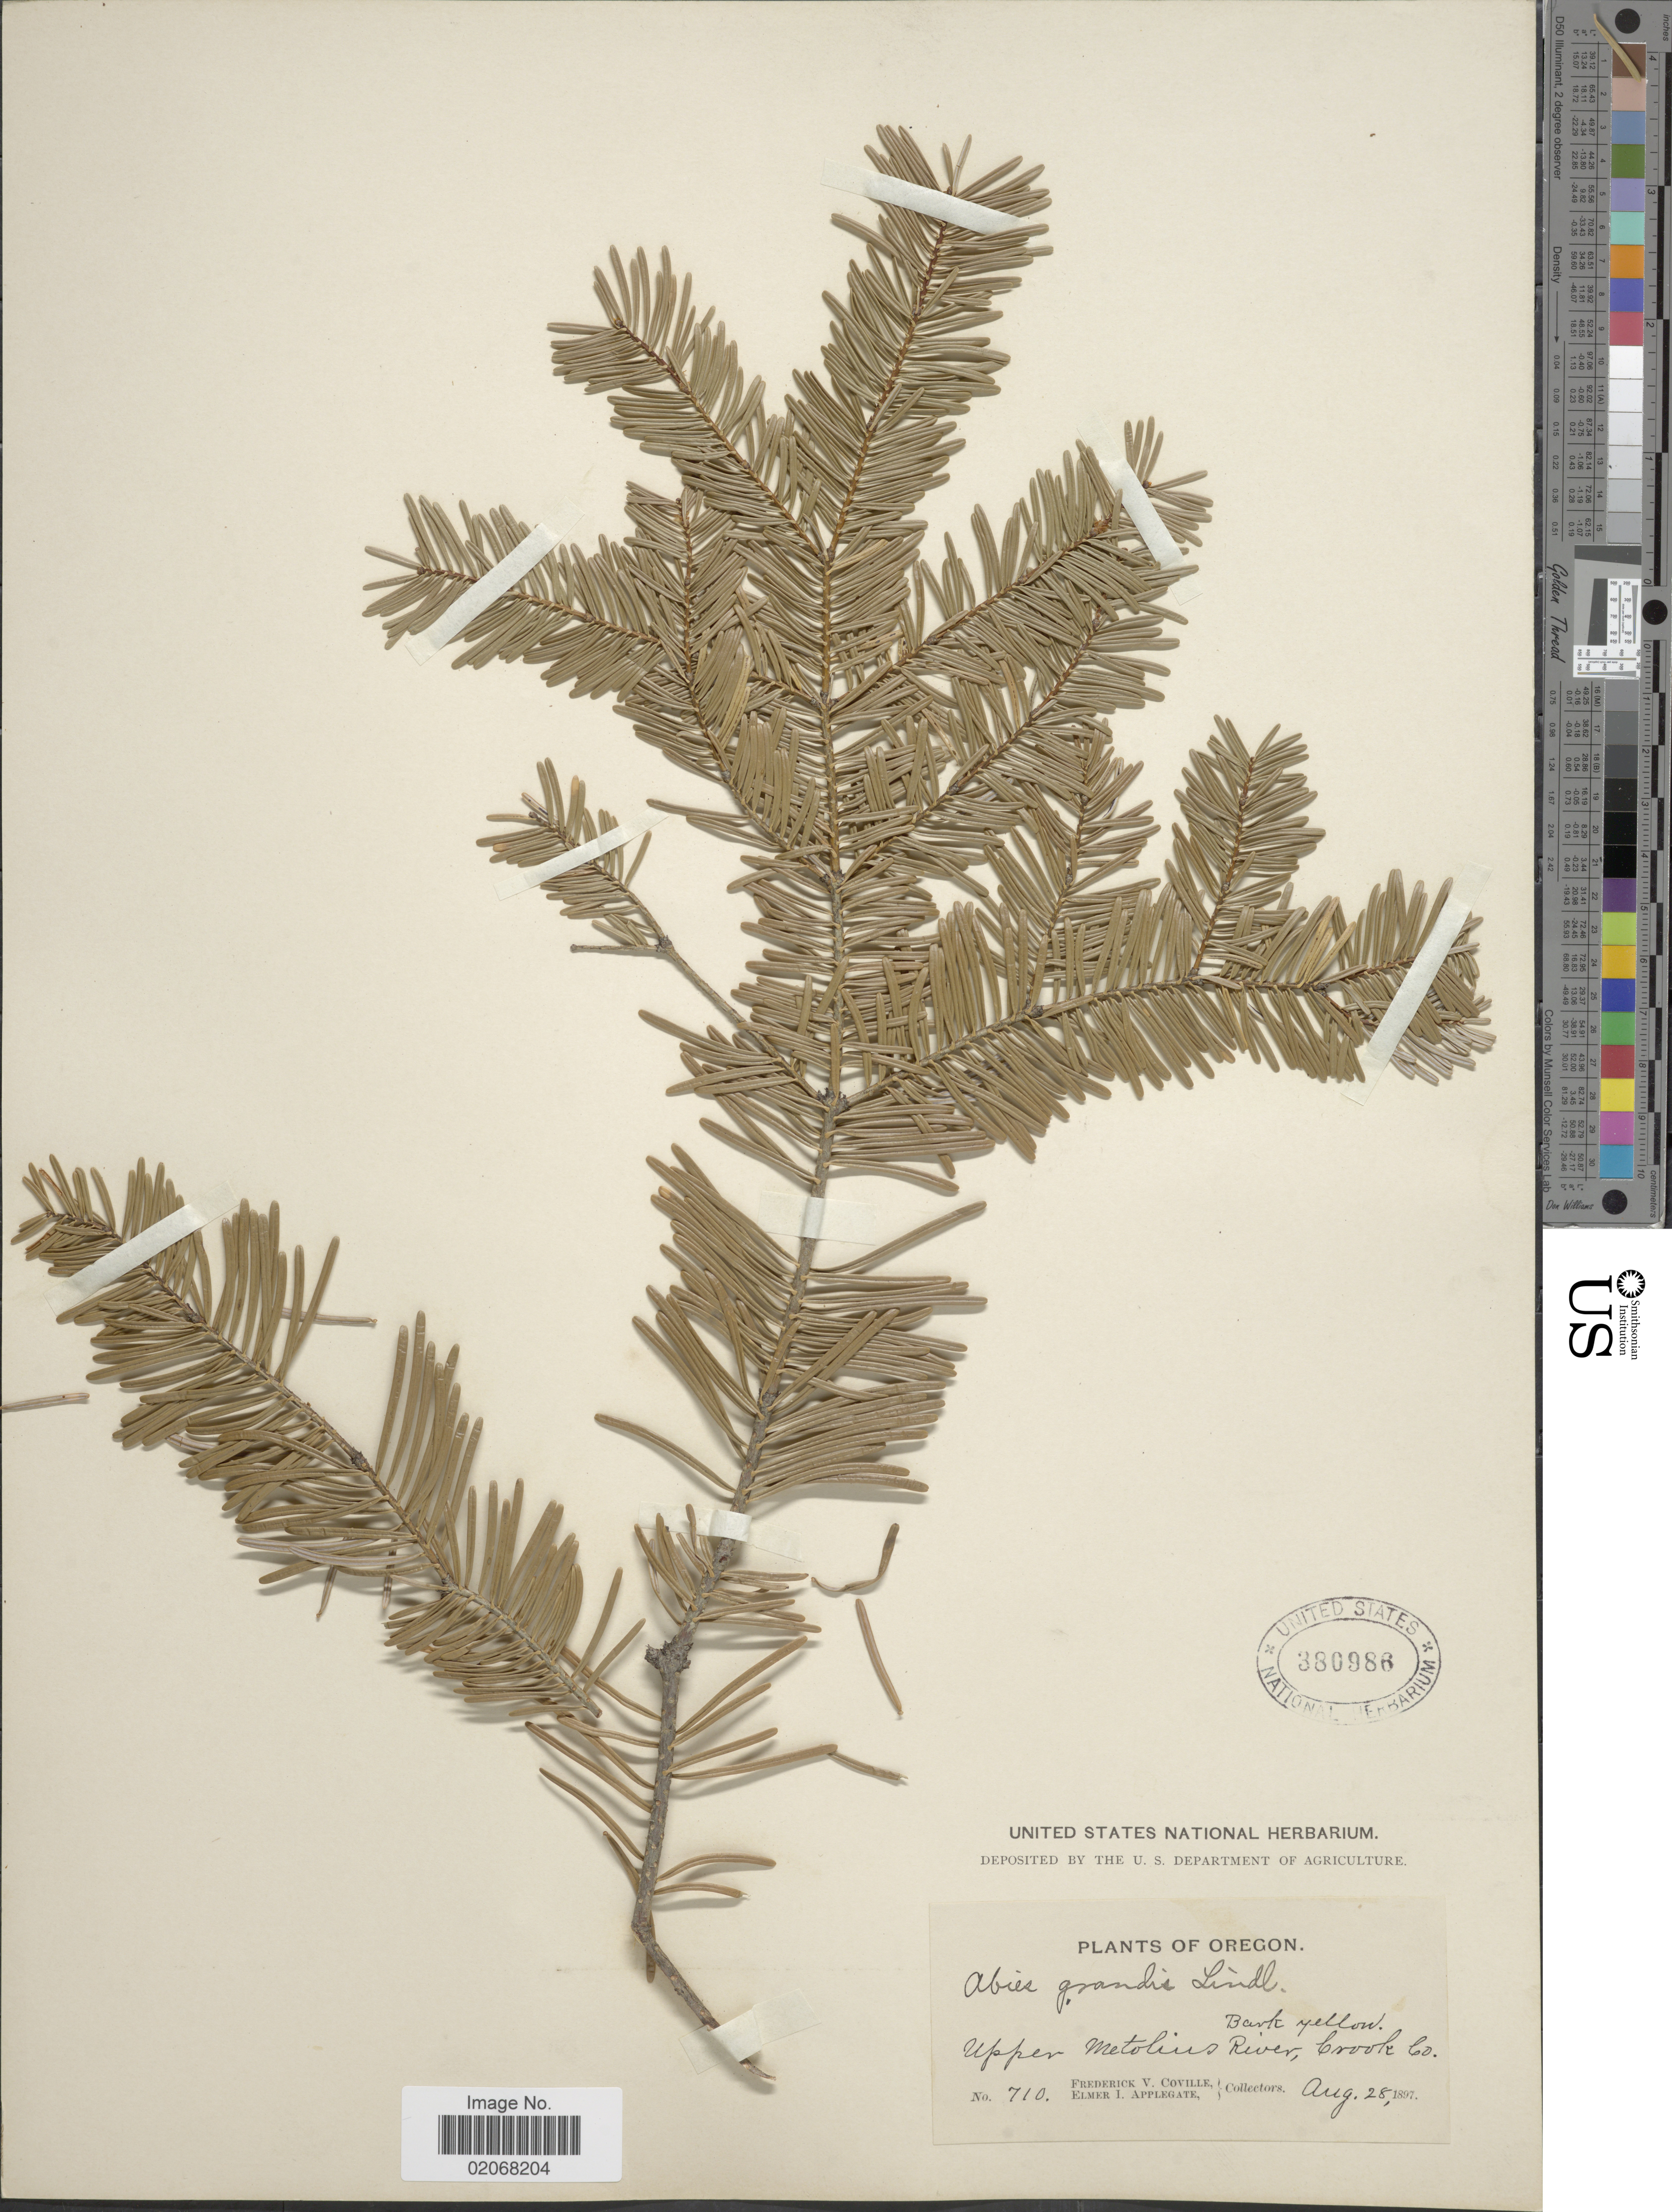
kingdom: Plantae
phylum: Tracheophyta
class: Pinopsida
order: Pinales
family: Pinaceae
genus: Abies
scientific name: Abies grandis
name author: (Douglas ex D. Don) Lindl.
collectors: F. V. Coville & E. I. Applegate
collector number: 710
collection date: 1897-08-28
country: United States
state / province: Oregon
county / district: Crook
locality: Upper Metolius River, Crook Co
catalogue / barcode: US 380986